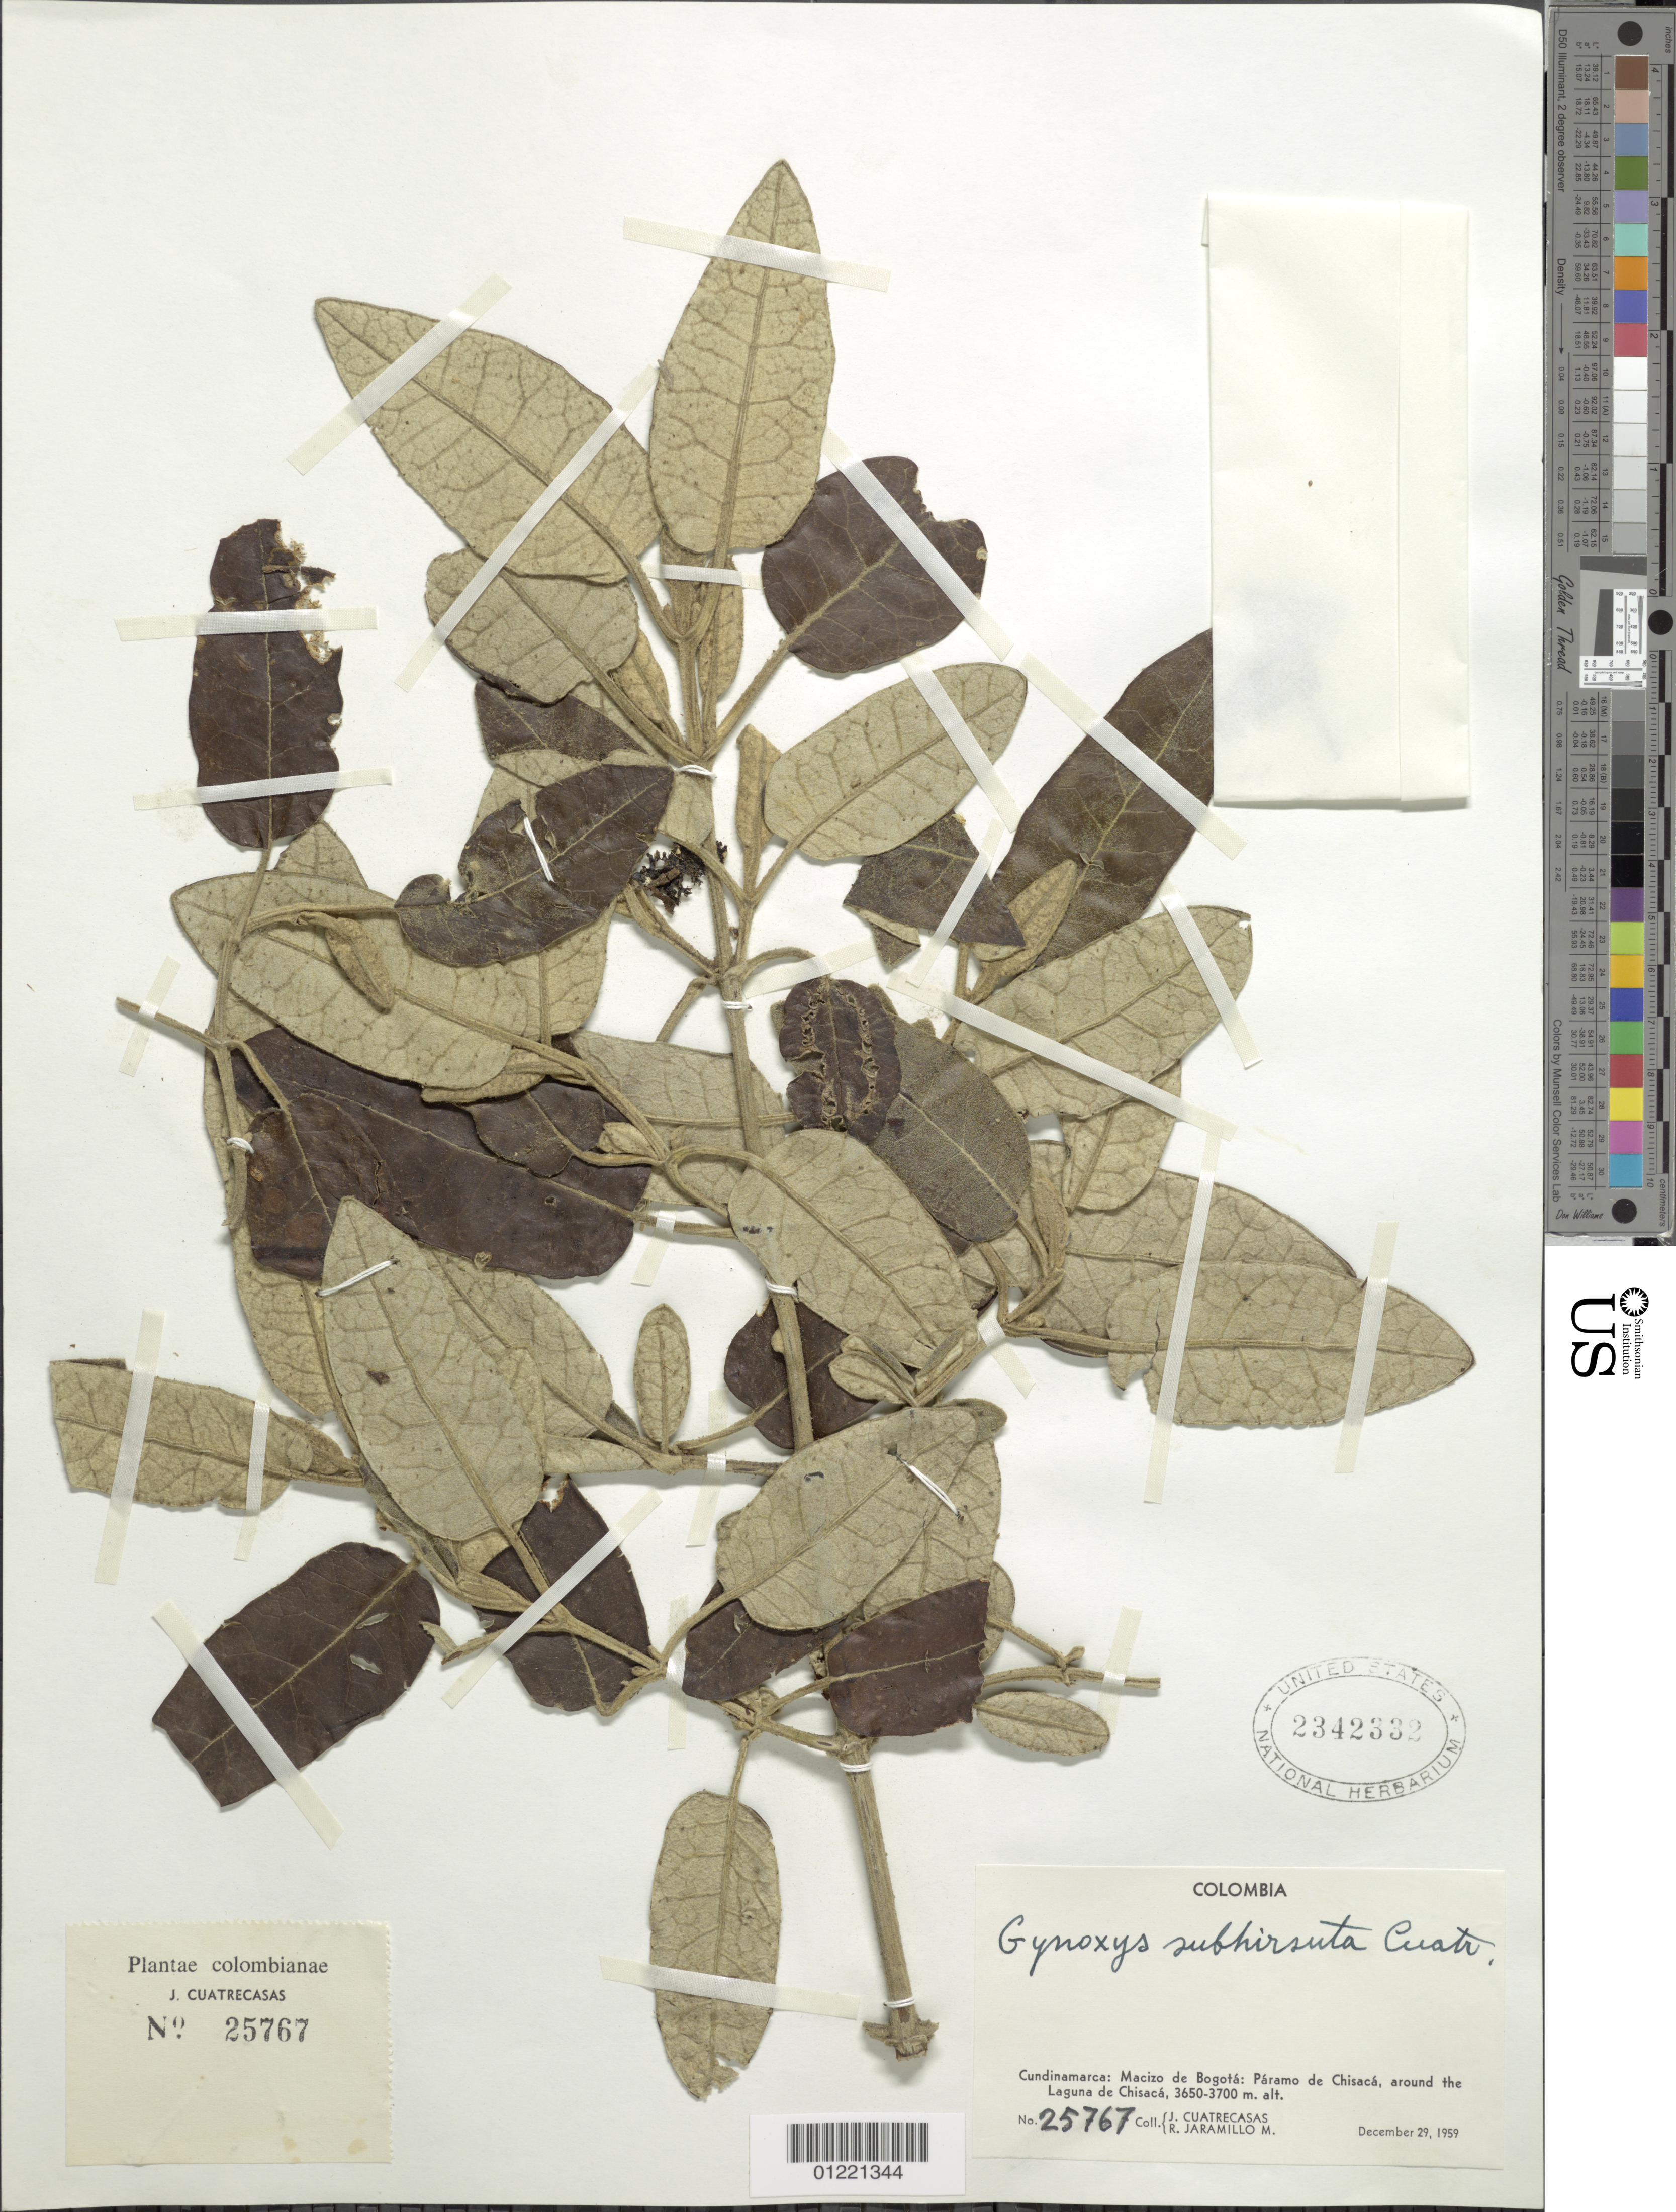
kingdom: Plantae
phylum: Tracheophyta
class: Magnoliopsida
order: Asterales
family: Asteraceae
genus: Gynoxys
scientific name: Gynoxys subhirsuta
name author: Cuatrec.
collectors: J. Cuatrecasas & R. Jaramillo M.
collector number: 25767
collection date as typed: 29 Dec 1959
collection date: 1959-12-29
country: Colombia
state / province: Cundinamarca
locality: Macizo de Bogotá, Páramo de Chisacá, around Laguna de Chisacá.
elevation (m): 3650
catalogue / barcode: US 2342332